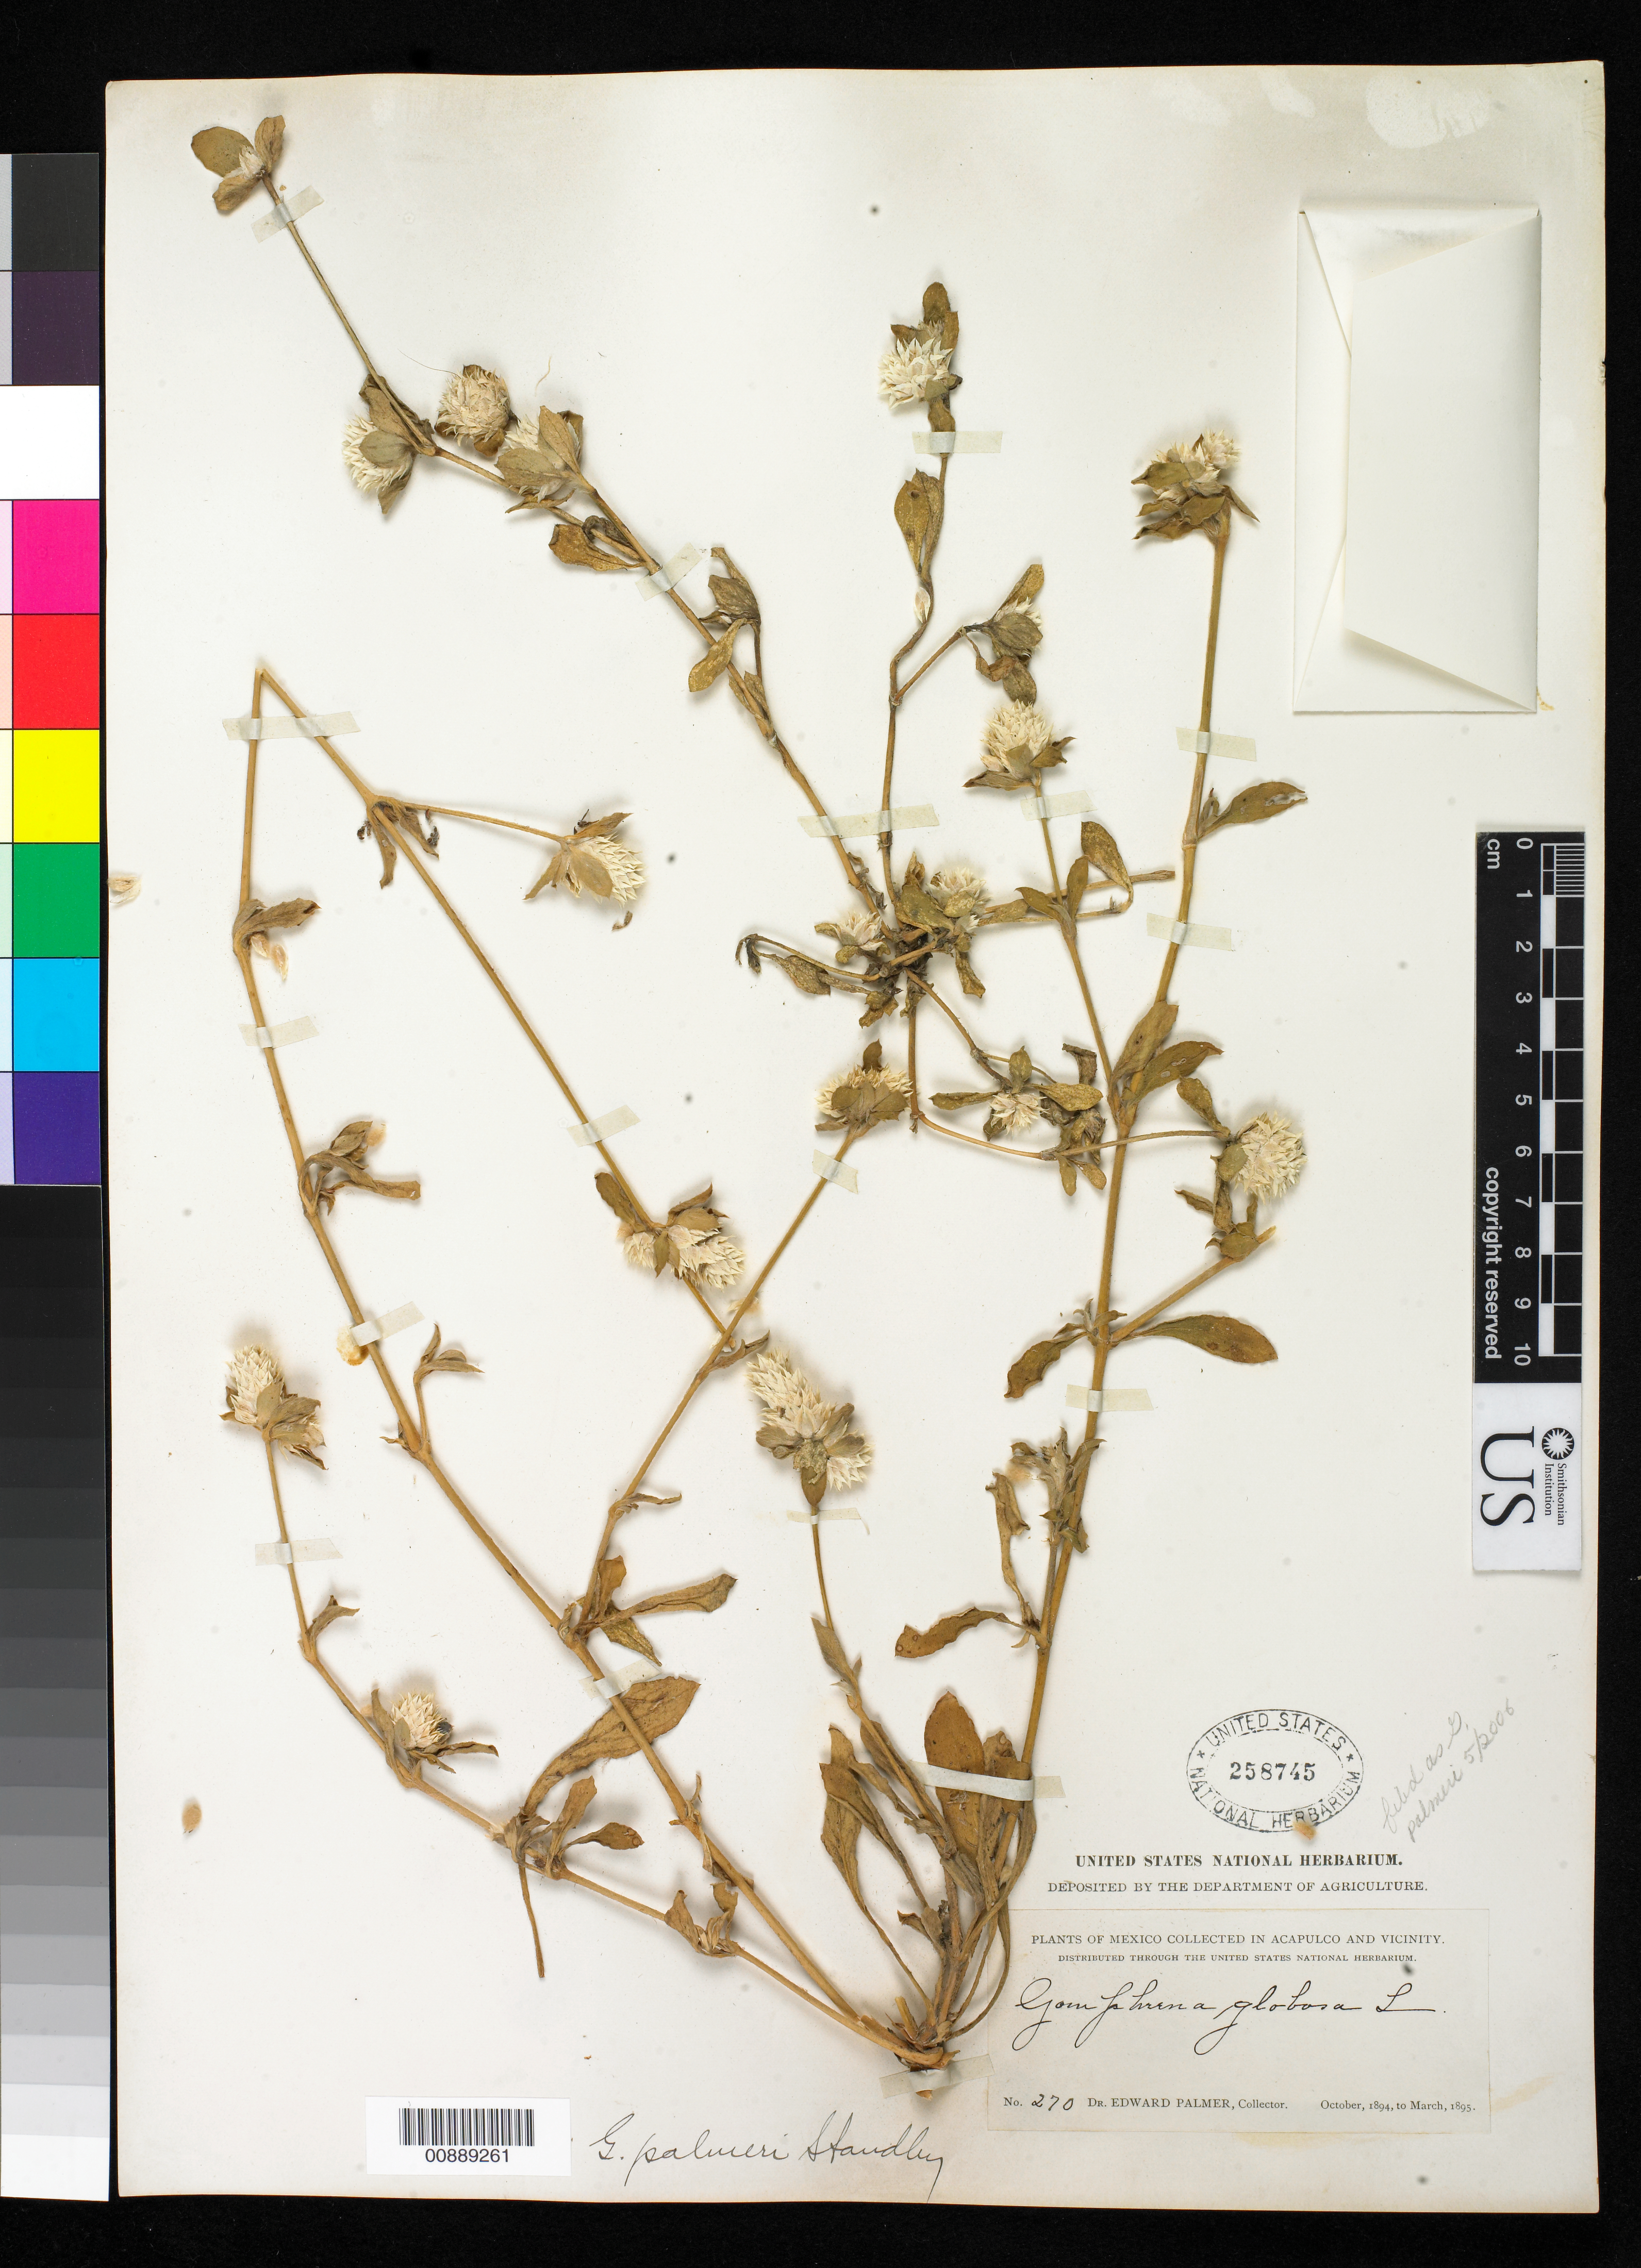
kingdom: Plantae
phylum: Tracheophyta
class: Magnoliopsida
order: Caryophyllales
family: Amaranthaceae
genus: Gomphrena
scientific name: Gomphrena palmeri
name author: Standl.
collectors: E. Palmer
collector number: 270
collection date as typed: Oct 1894 to -- Mar 1895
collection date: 1894-10/1895-03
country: Mexico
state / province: Guerrero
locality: Acapulco, Guerrero and vicinity.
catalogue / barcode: US 258745